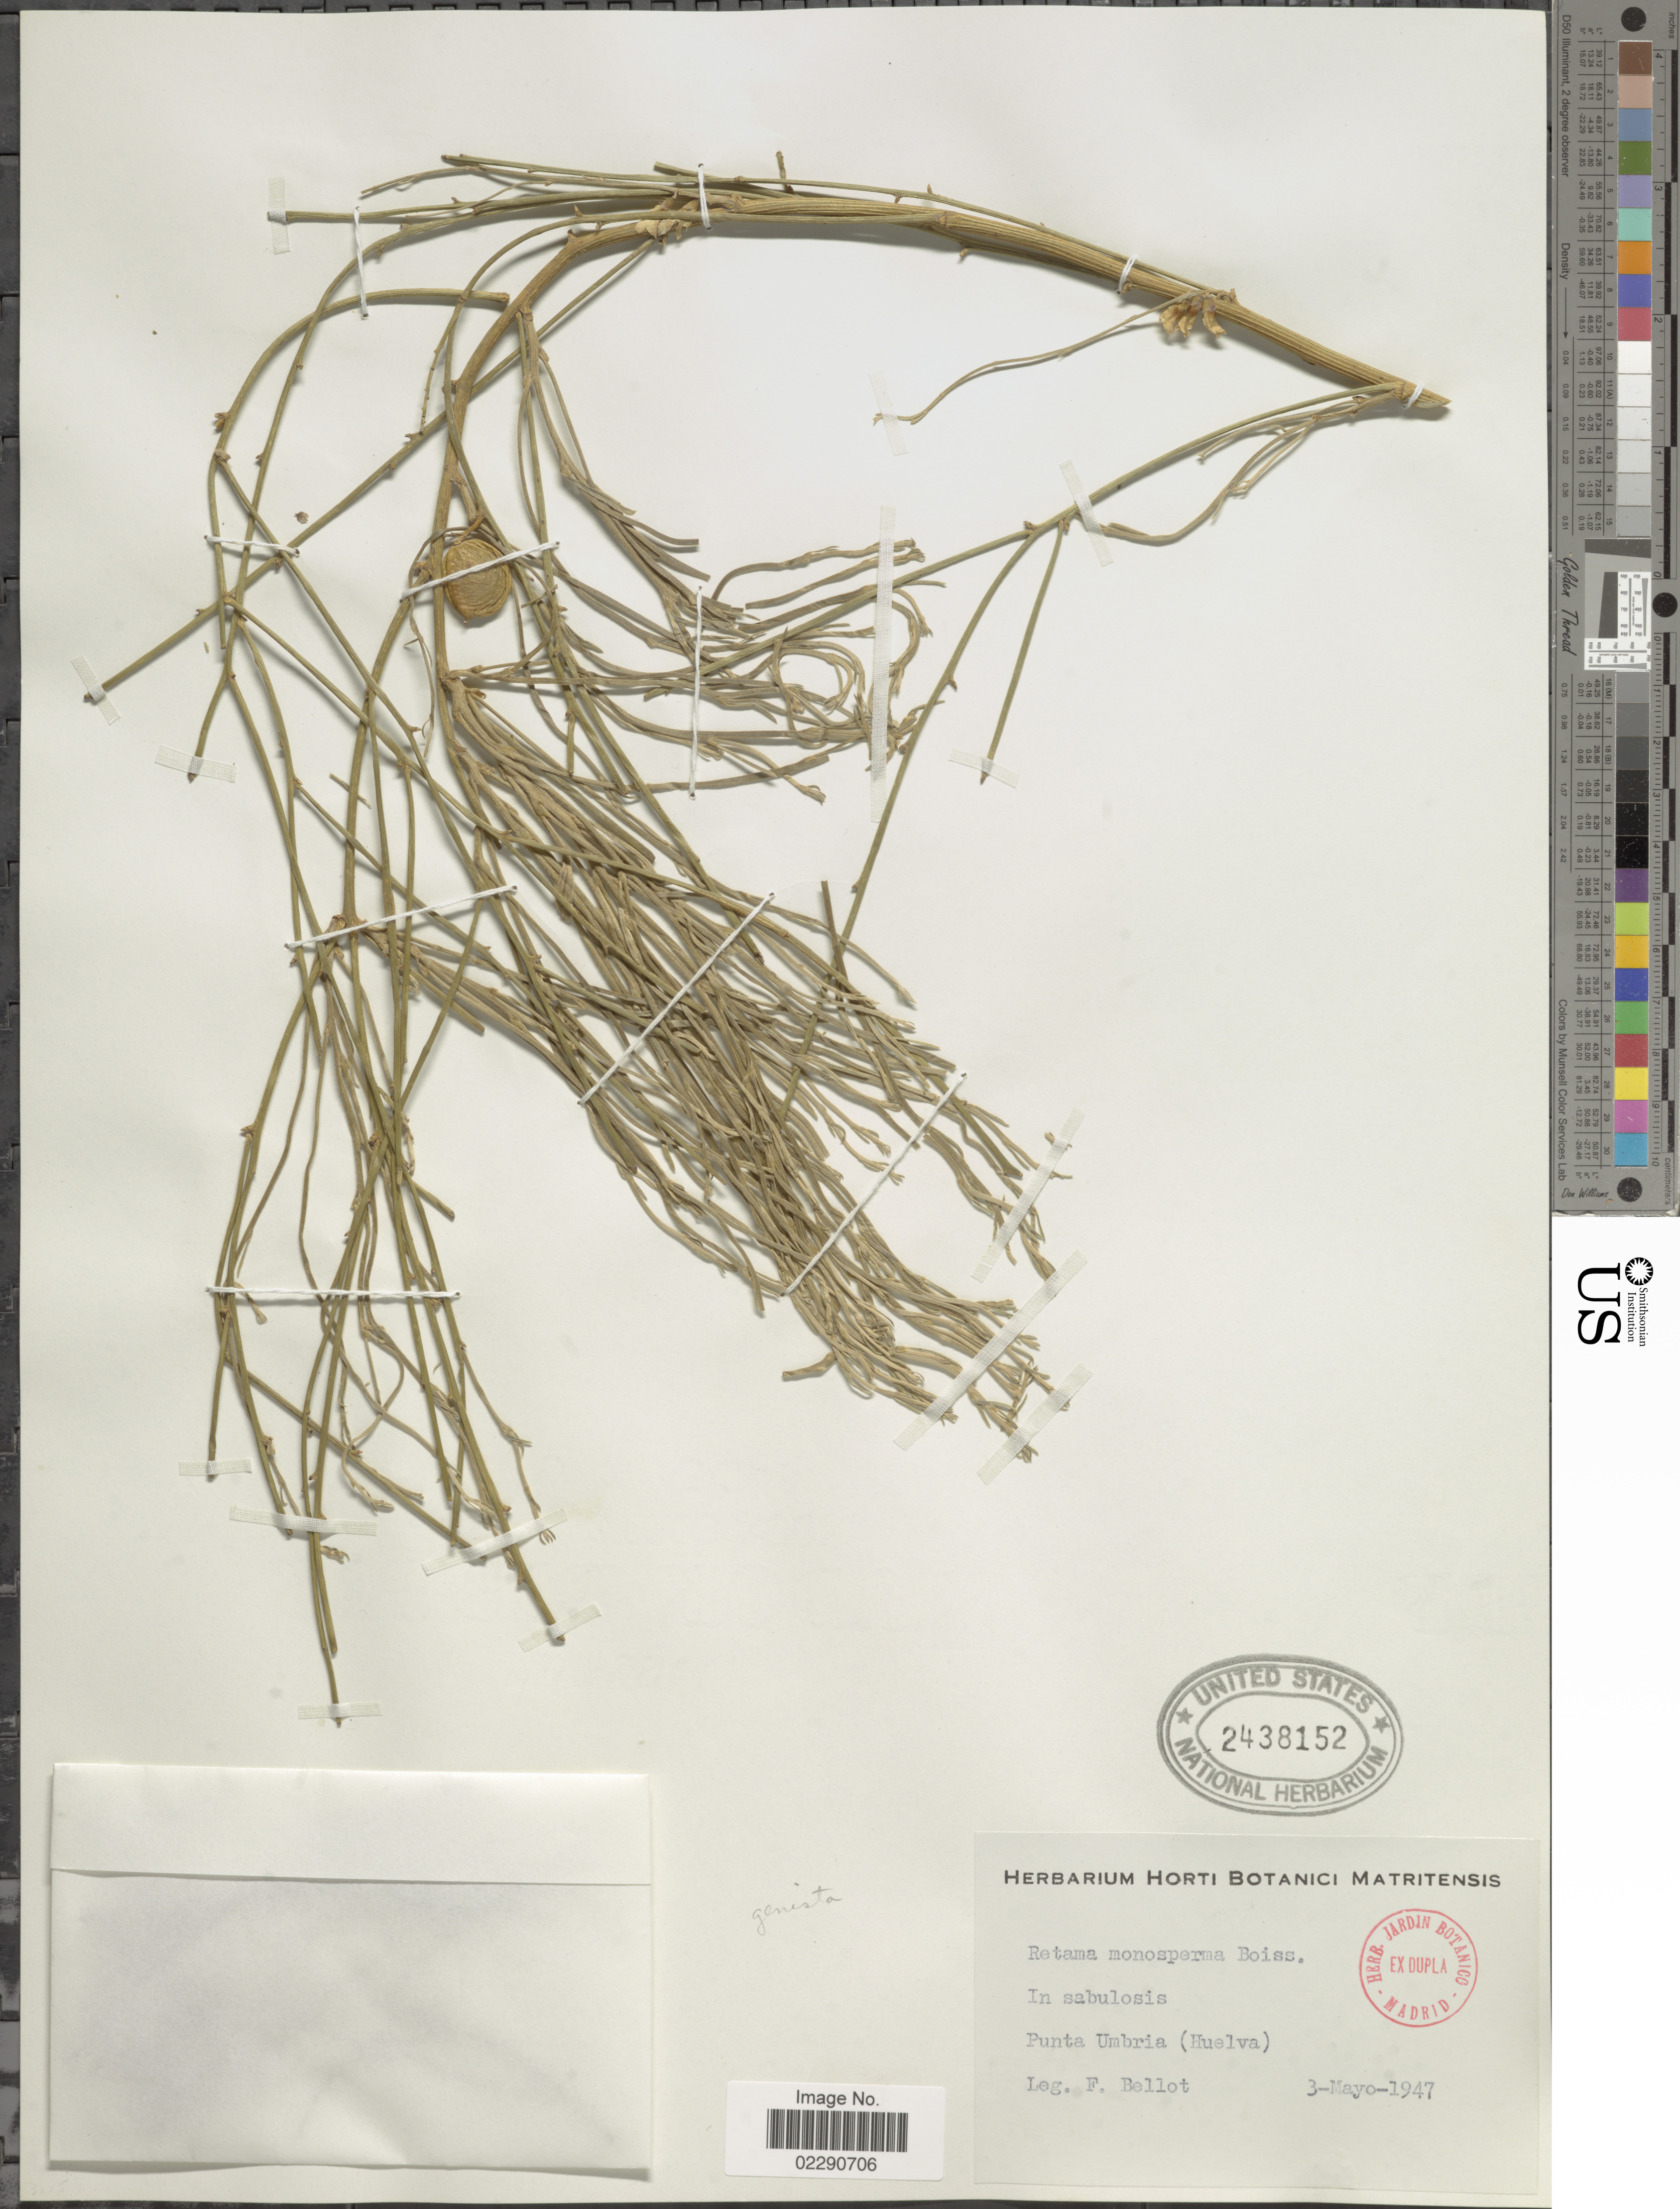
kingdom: Plantae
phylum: Tracheophyta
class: Magnoliopsida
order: Fabales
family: Fabaceae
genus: Retama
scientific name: Retama monosperma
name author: (L.) Boiss.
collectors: F. Bellot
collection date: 1947-05-03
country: Italy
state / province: Umbria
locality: Punta Umbria (Huelva)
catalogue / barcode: US 2438152